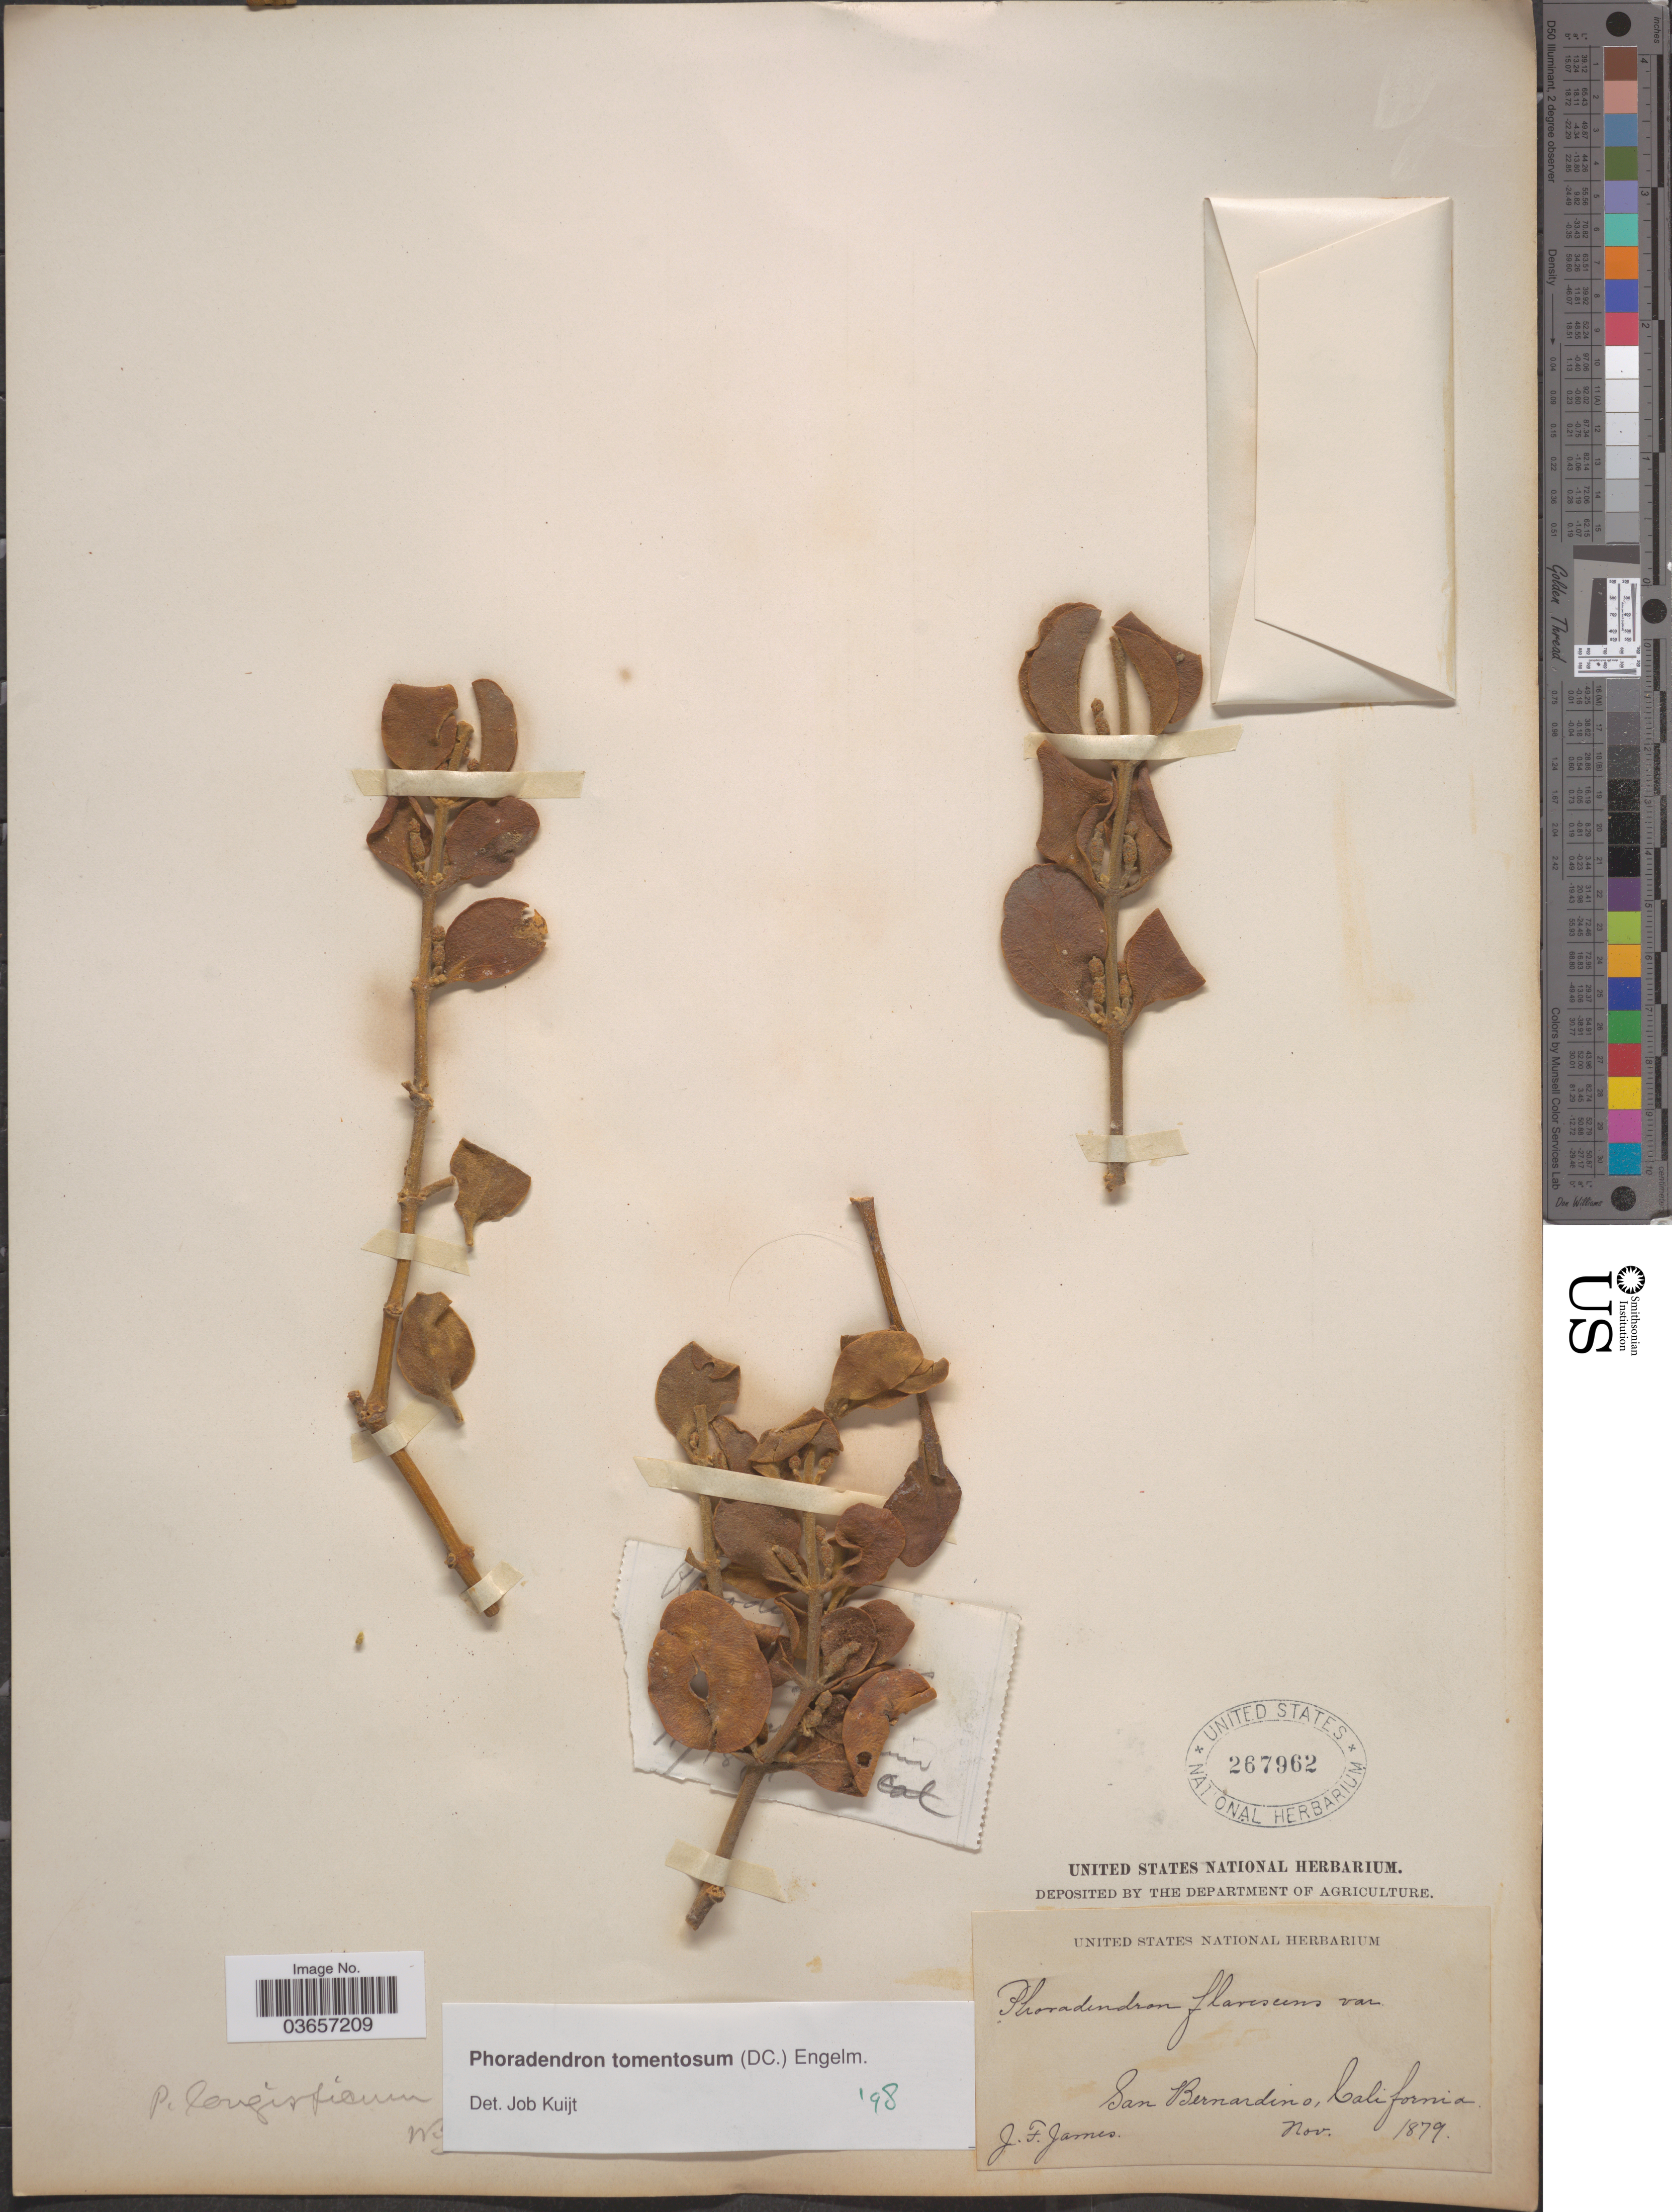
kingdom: Plantae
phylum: Tracheophyta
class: Magnoliopsida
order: Santalales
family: Viscaceae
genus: Phoradendron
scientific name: Phoradendron tomentosum subsp. tomentosum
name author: DC.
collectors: J. James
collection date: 1879-11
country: United States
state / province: California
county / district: San Bernardino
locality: San Bernardino.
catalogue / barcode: US 267962